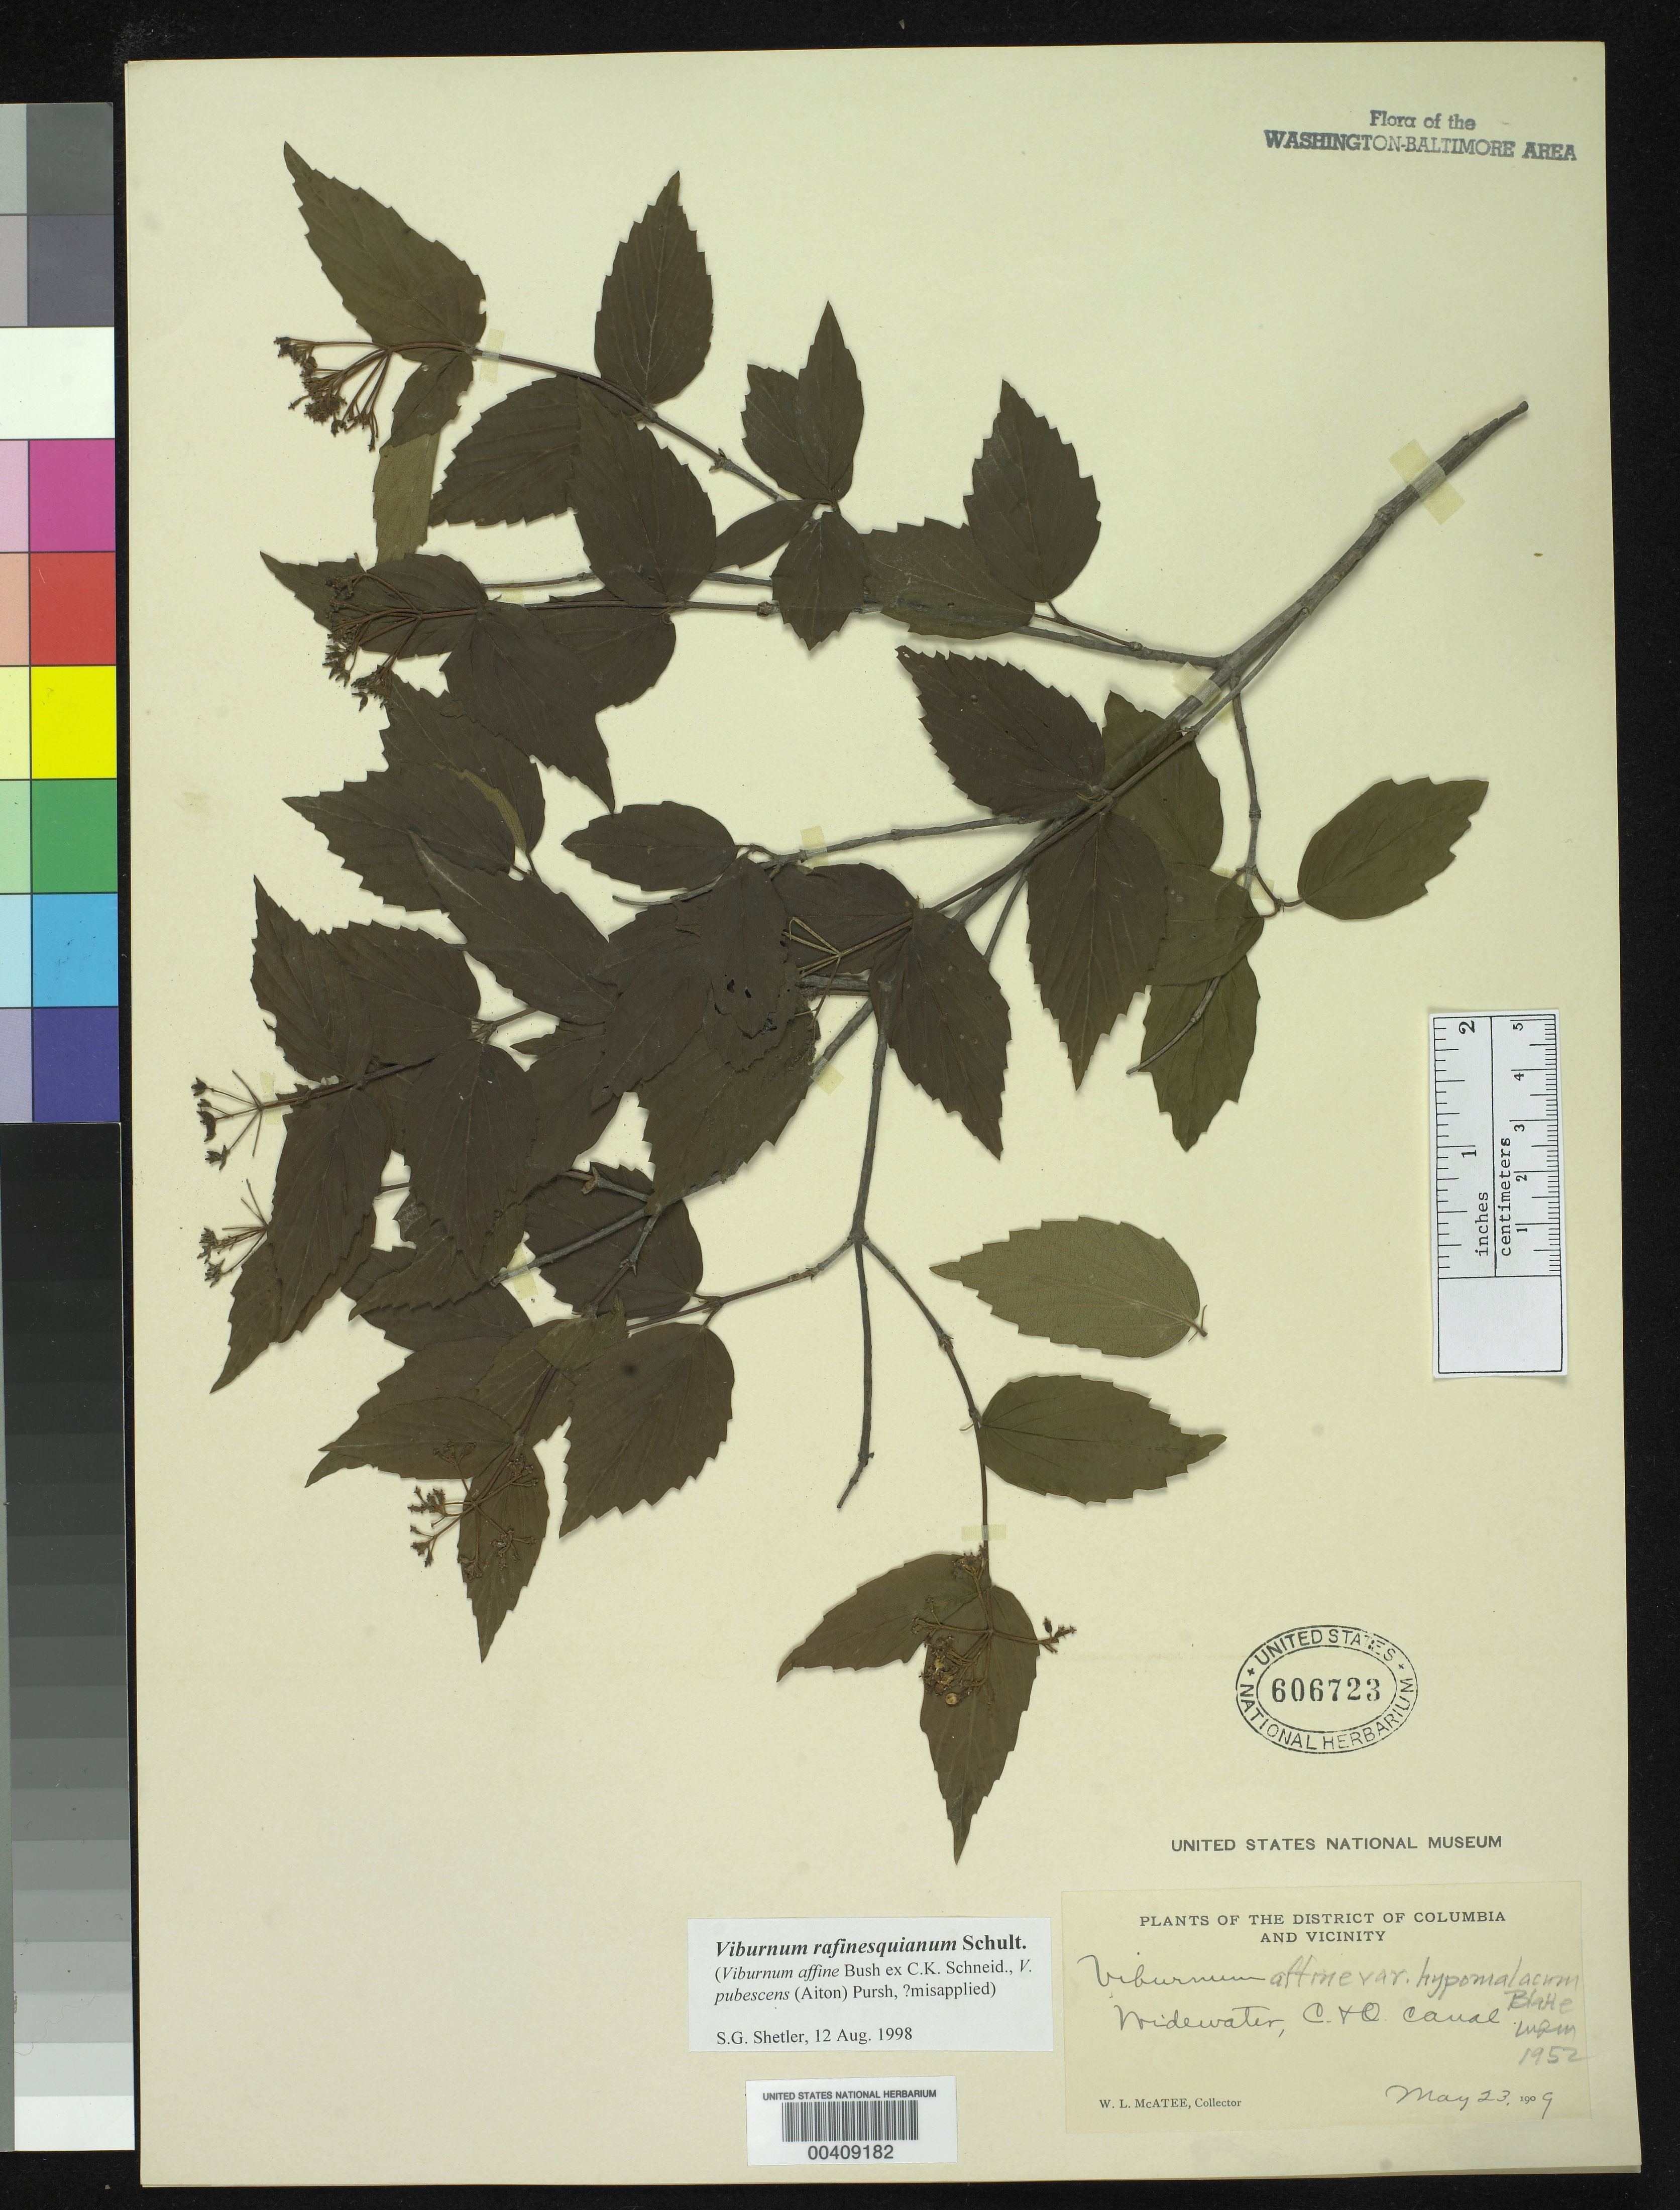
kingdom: Plantae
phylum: Tracheophyta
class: Magnoliopsida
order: Dipsacales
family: Viburnaceae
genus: Viburnum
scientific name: Viburnum rafinesqueanum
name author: Schult.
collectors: W. McAtee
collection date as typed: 23 May 1909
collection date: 1909-05-23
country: United States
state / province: Maryland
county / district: Montgomery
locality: Widewater, C. & O. Canal C. & O. Canal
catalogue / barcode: US 606723